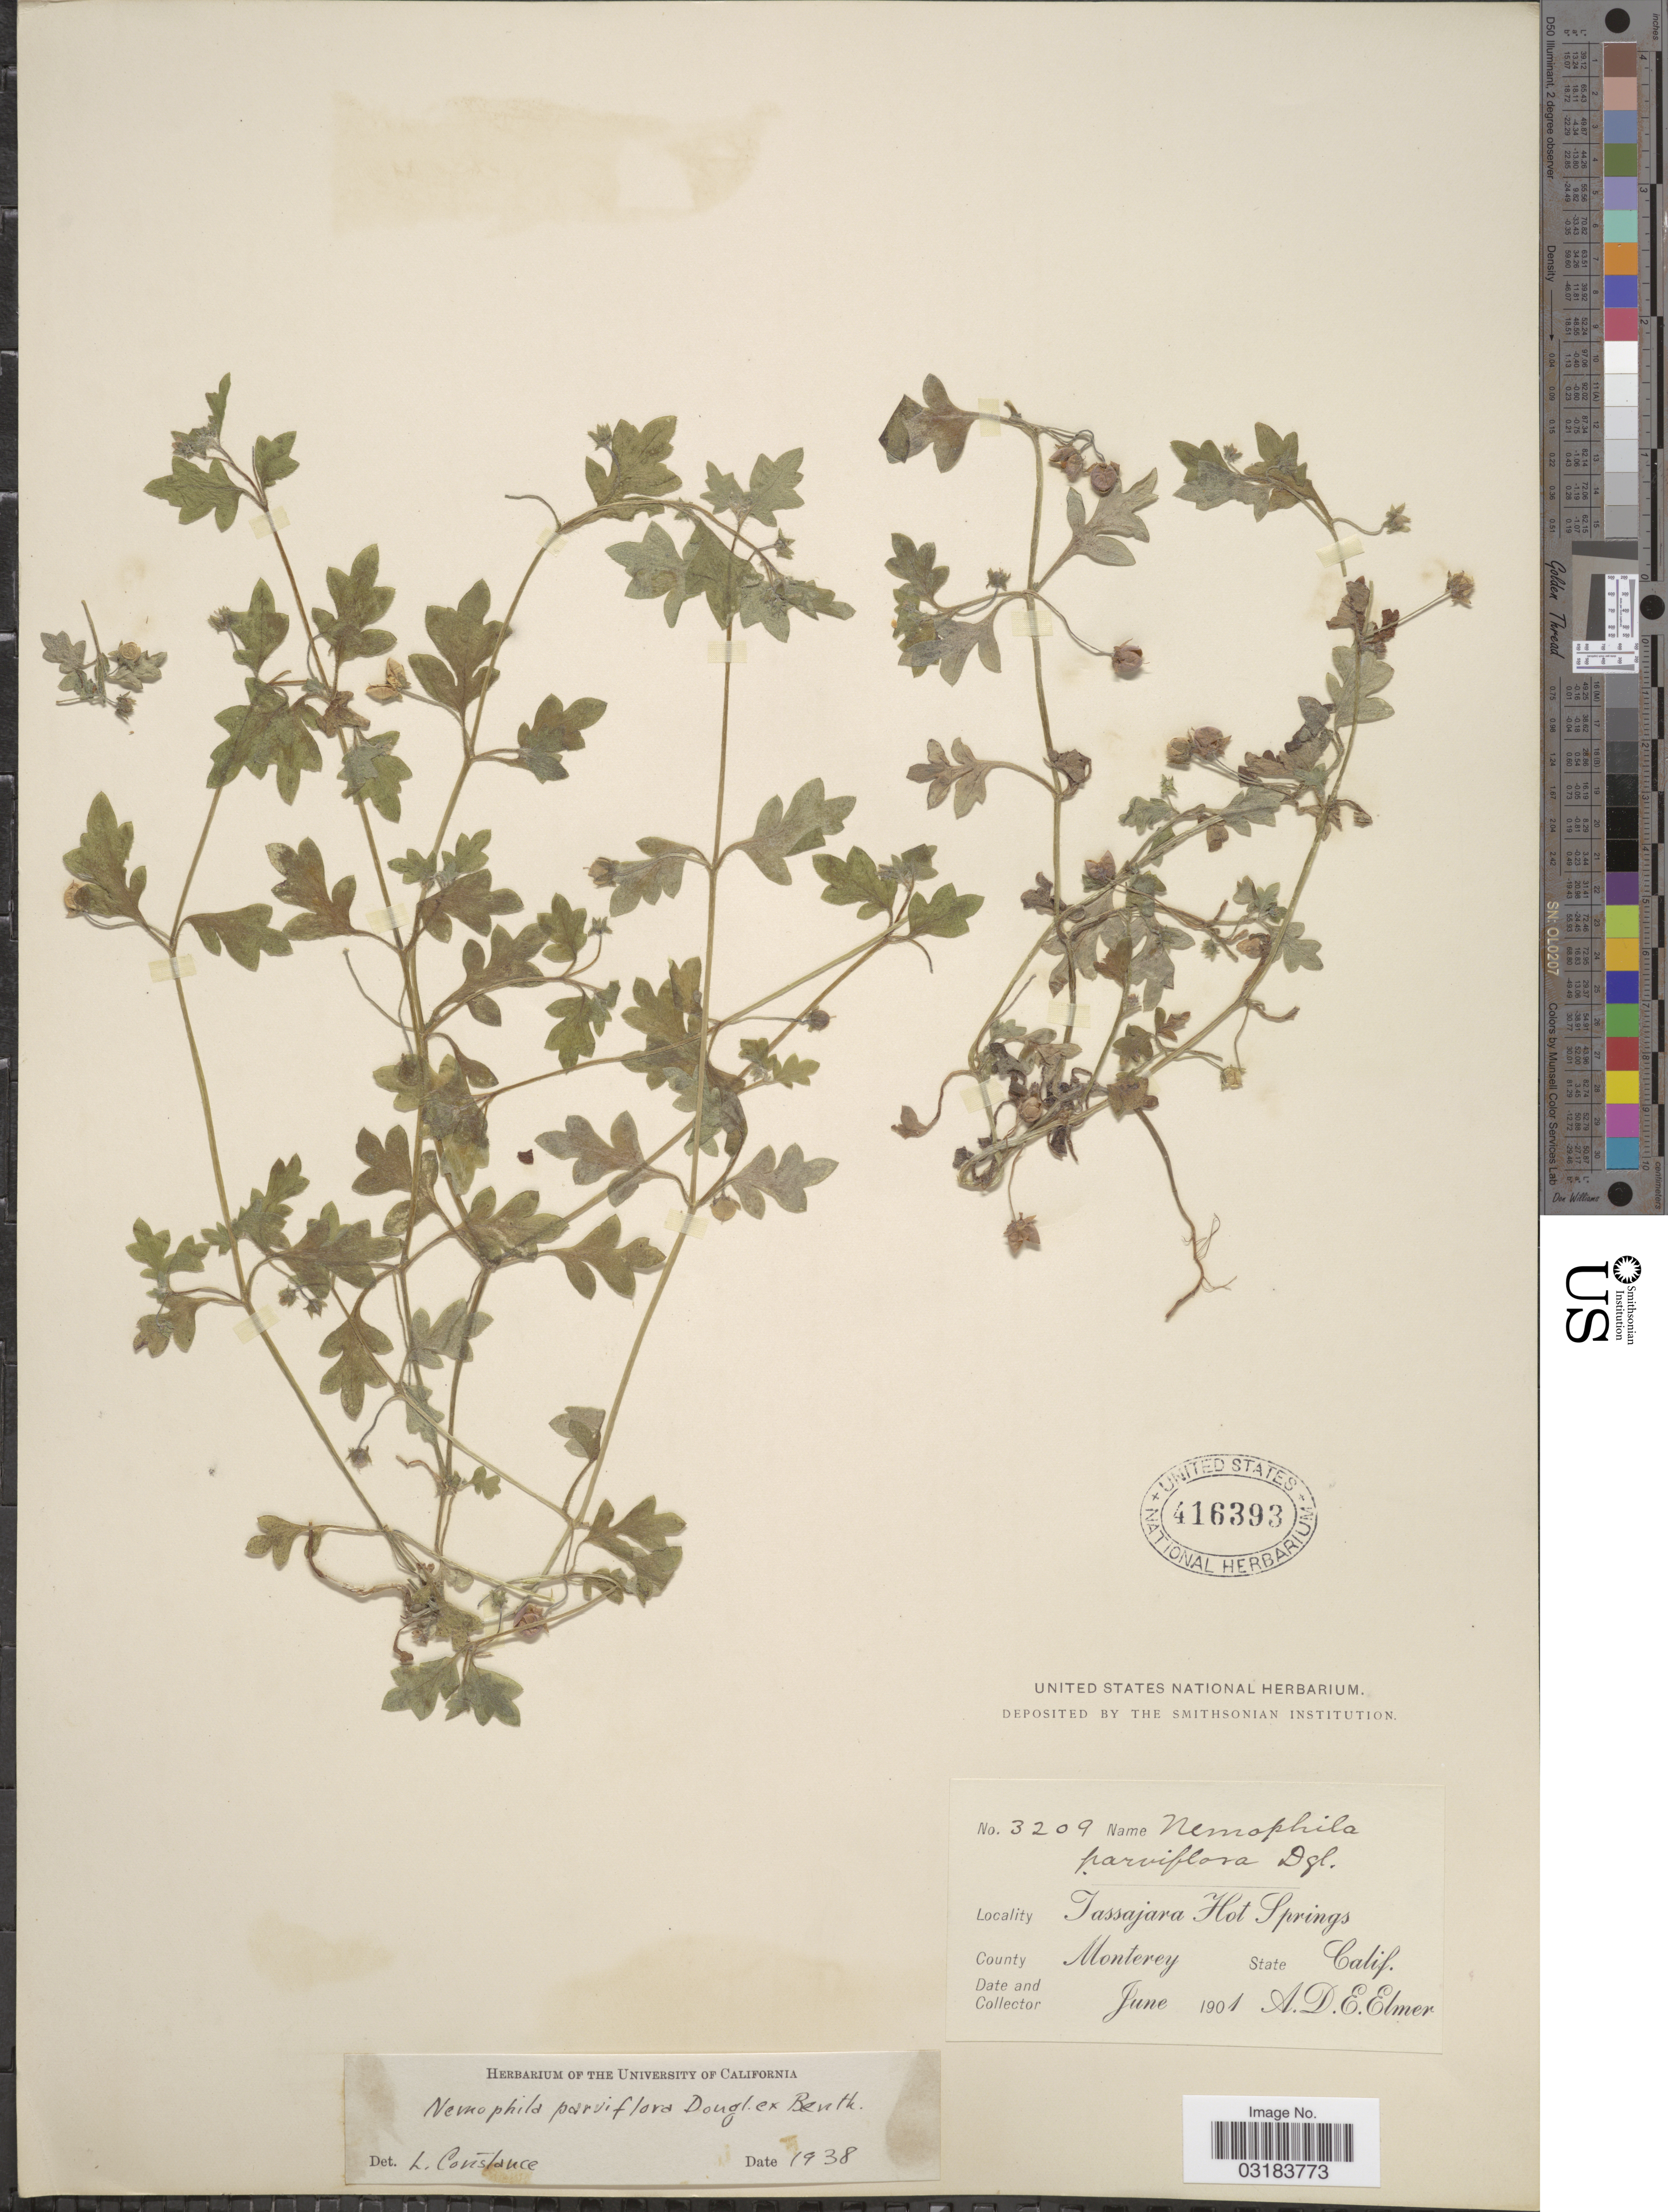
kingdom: Plantae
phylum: Tracheophyta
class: Magnoliopsida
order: Boraginales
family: Hydrophyllaceae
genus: Nemophila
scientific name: Nemophila parviflora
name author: Douglas ex Benth.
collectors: A. D. E. Elmer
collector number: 3209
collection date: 1901-06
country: United States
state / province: California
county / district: Monterey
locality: Tassajara Hot Springs. County Monterey.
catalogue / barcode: US 416393